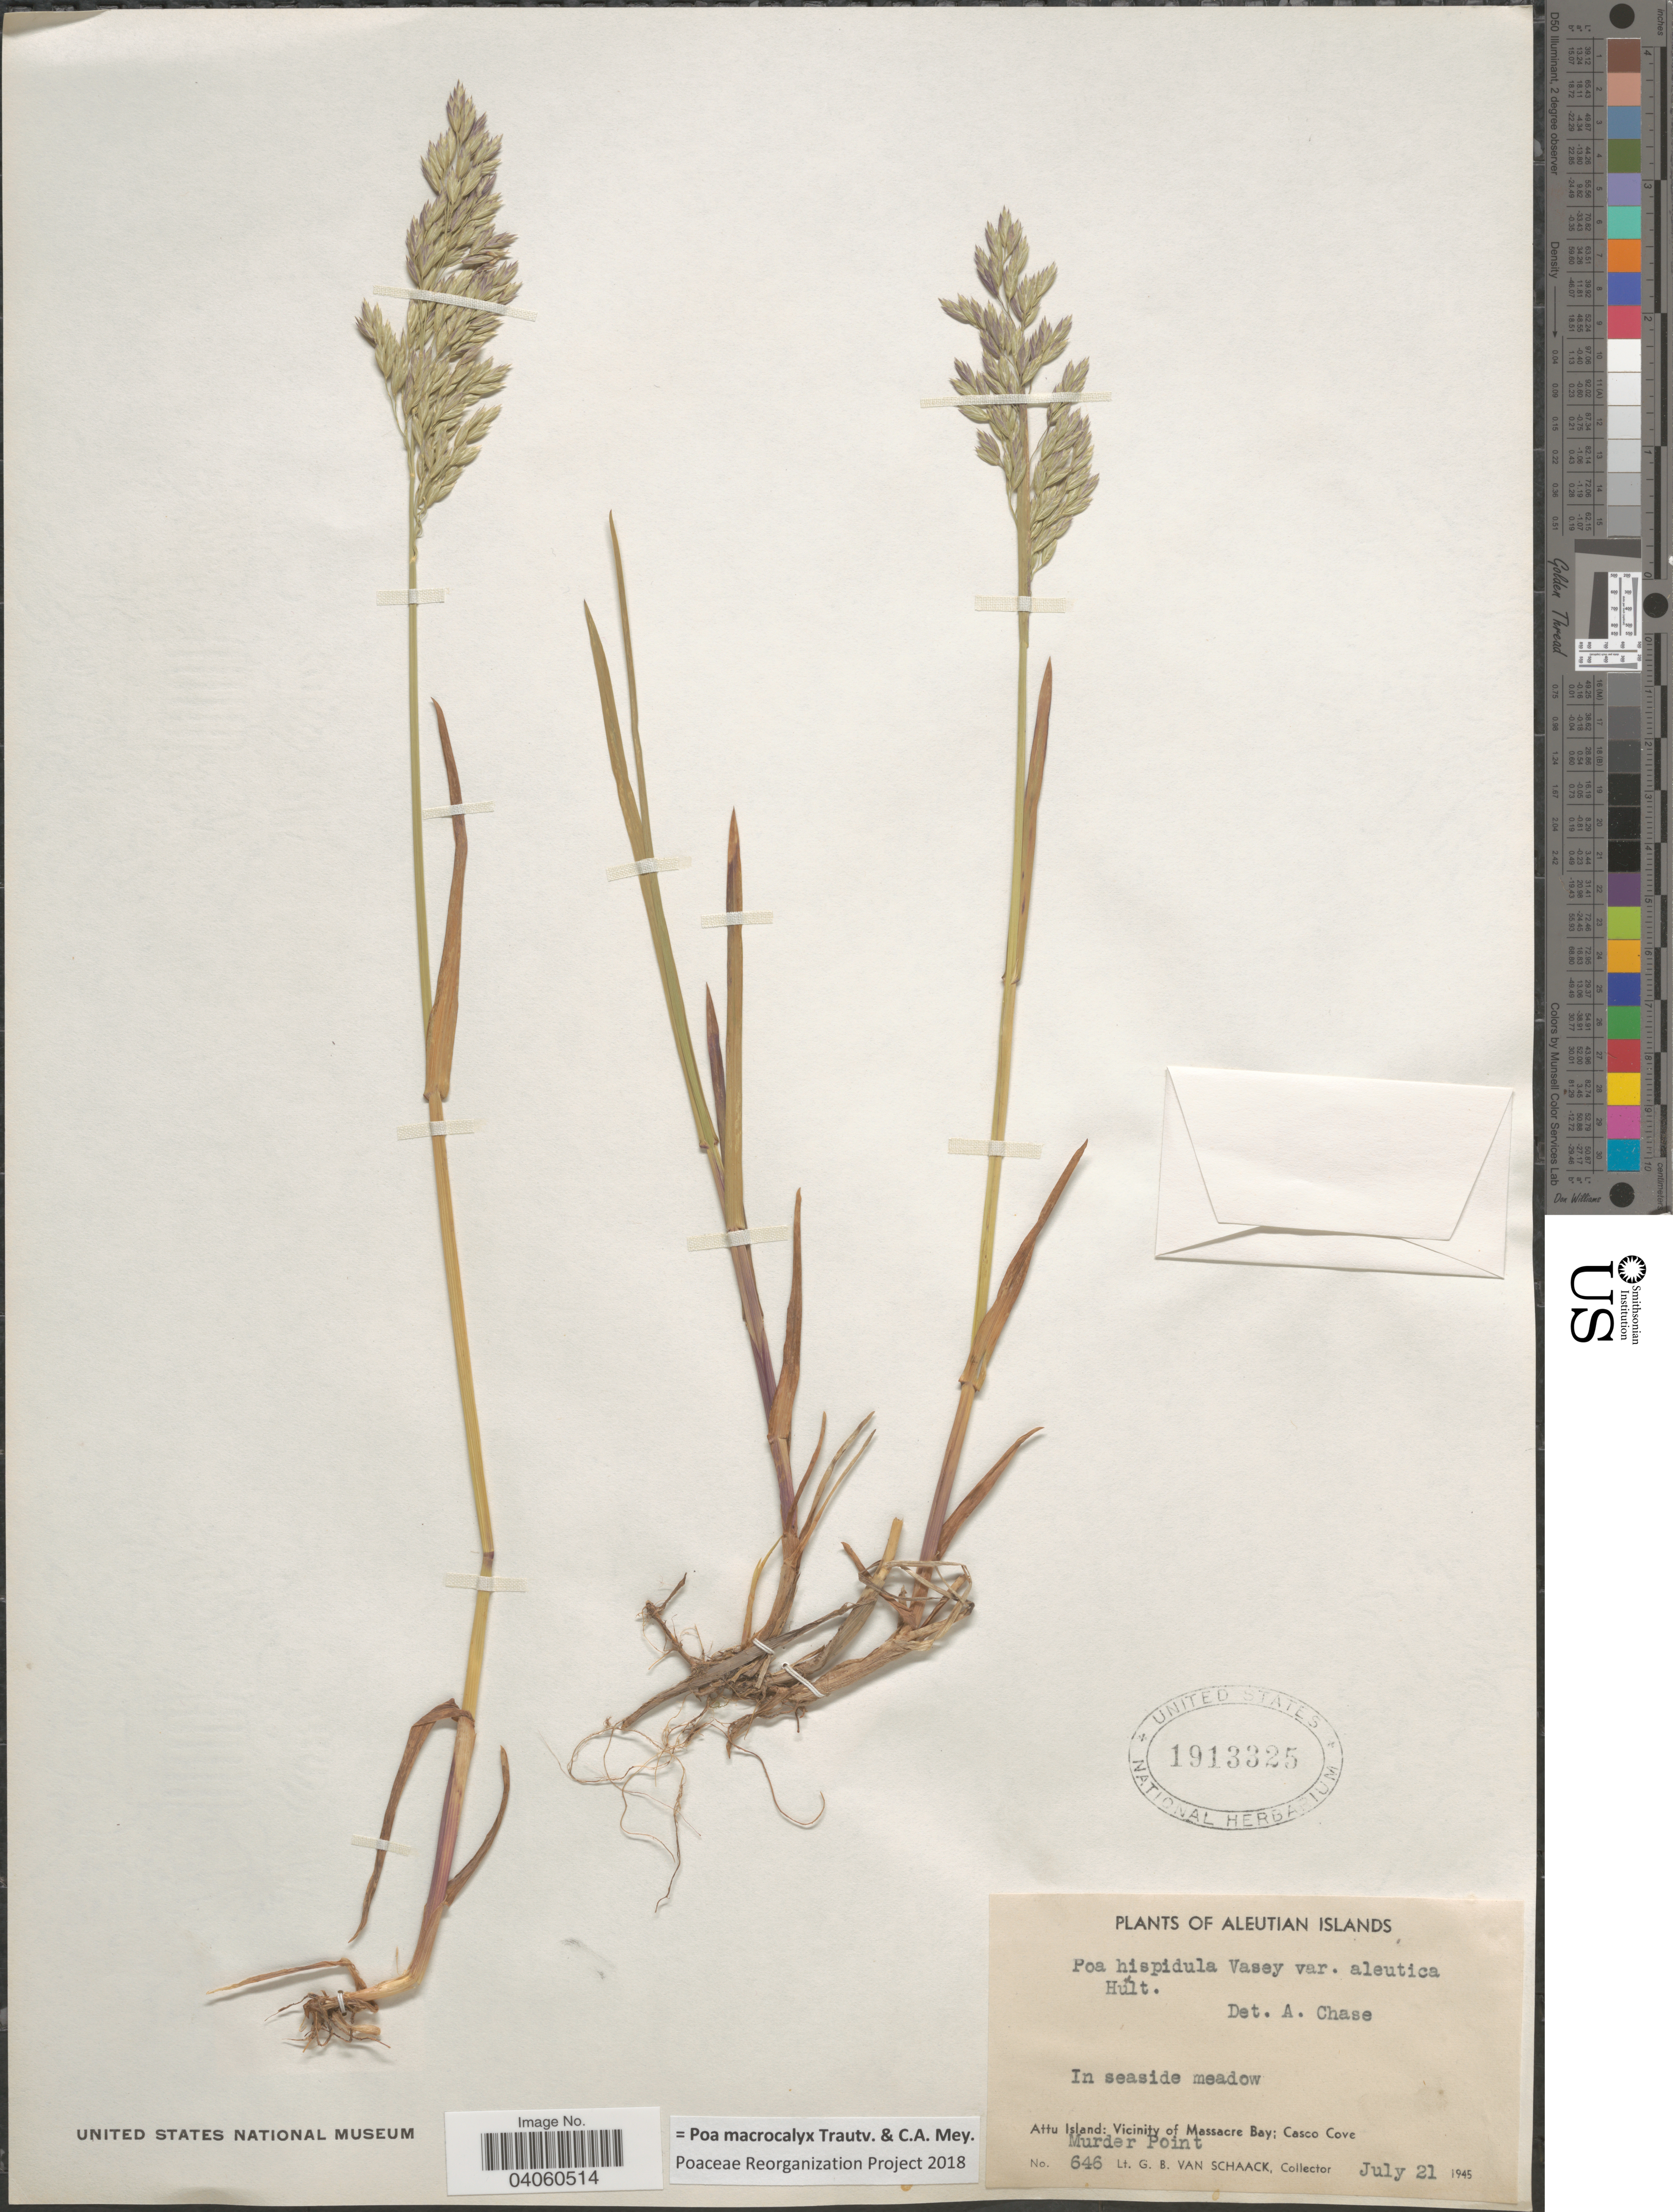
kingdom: Plantae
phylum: Tracheophyta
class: Liliopsida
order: Poales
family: Poaceae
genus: Poa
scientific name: Poa macrocalyx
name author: Trautv. & C.A. Mey.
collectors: G. Van Schaack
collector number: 646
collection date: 1945-07-21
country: United States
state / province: Alaska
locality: Aleutian Islands. Attu Island: Vicinity of Massacre Bay; Casco Cove. Murder Point.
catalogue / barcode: US 1913325